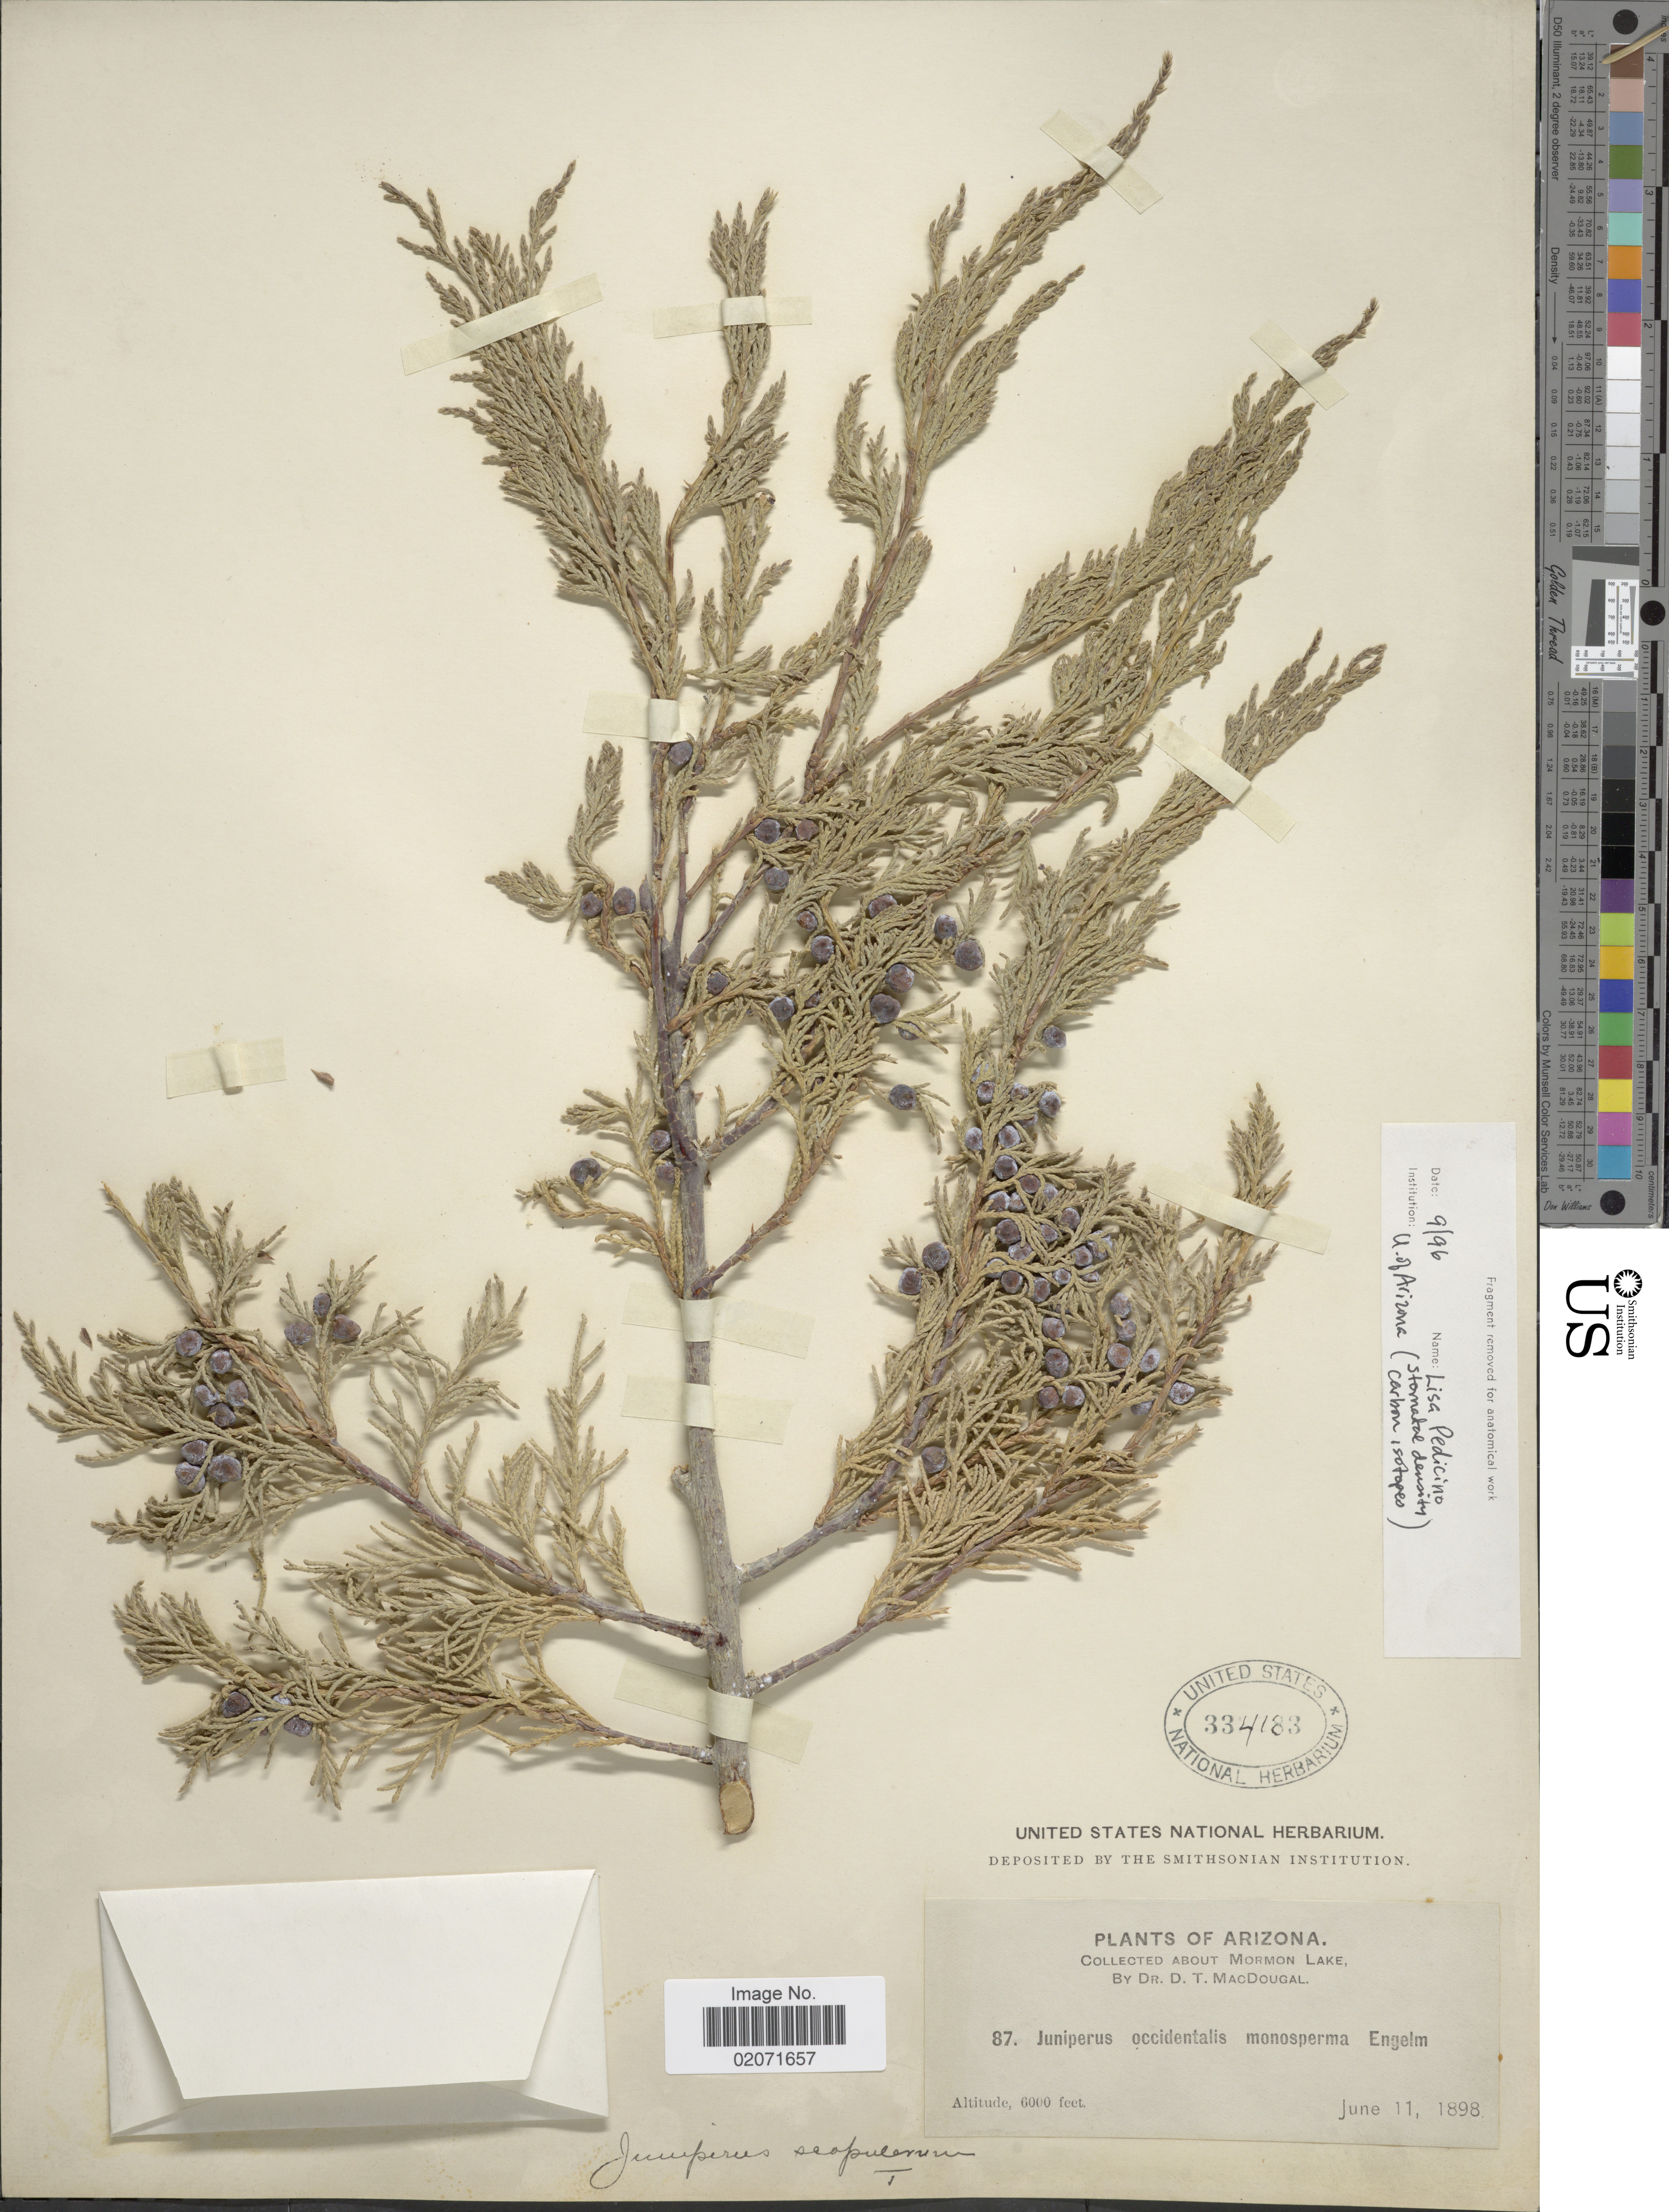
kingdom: Plantae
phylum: Tracheophyta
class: Pinopsida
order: Pinales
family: Cupressaceae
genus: Juniperus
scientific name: Juniperus scopulorum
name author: Sarg.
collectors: D. T. MacDougal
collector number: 87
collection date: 1898-06-11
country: United States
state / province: Arizona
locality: About Mormon Lake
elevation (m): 1829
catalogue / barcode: US 334183